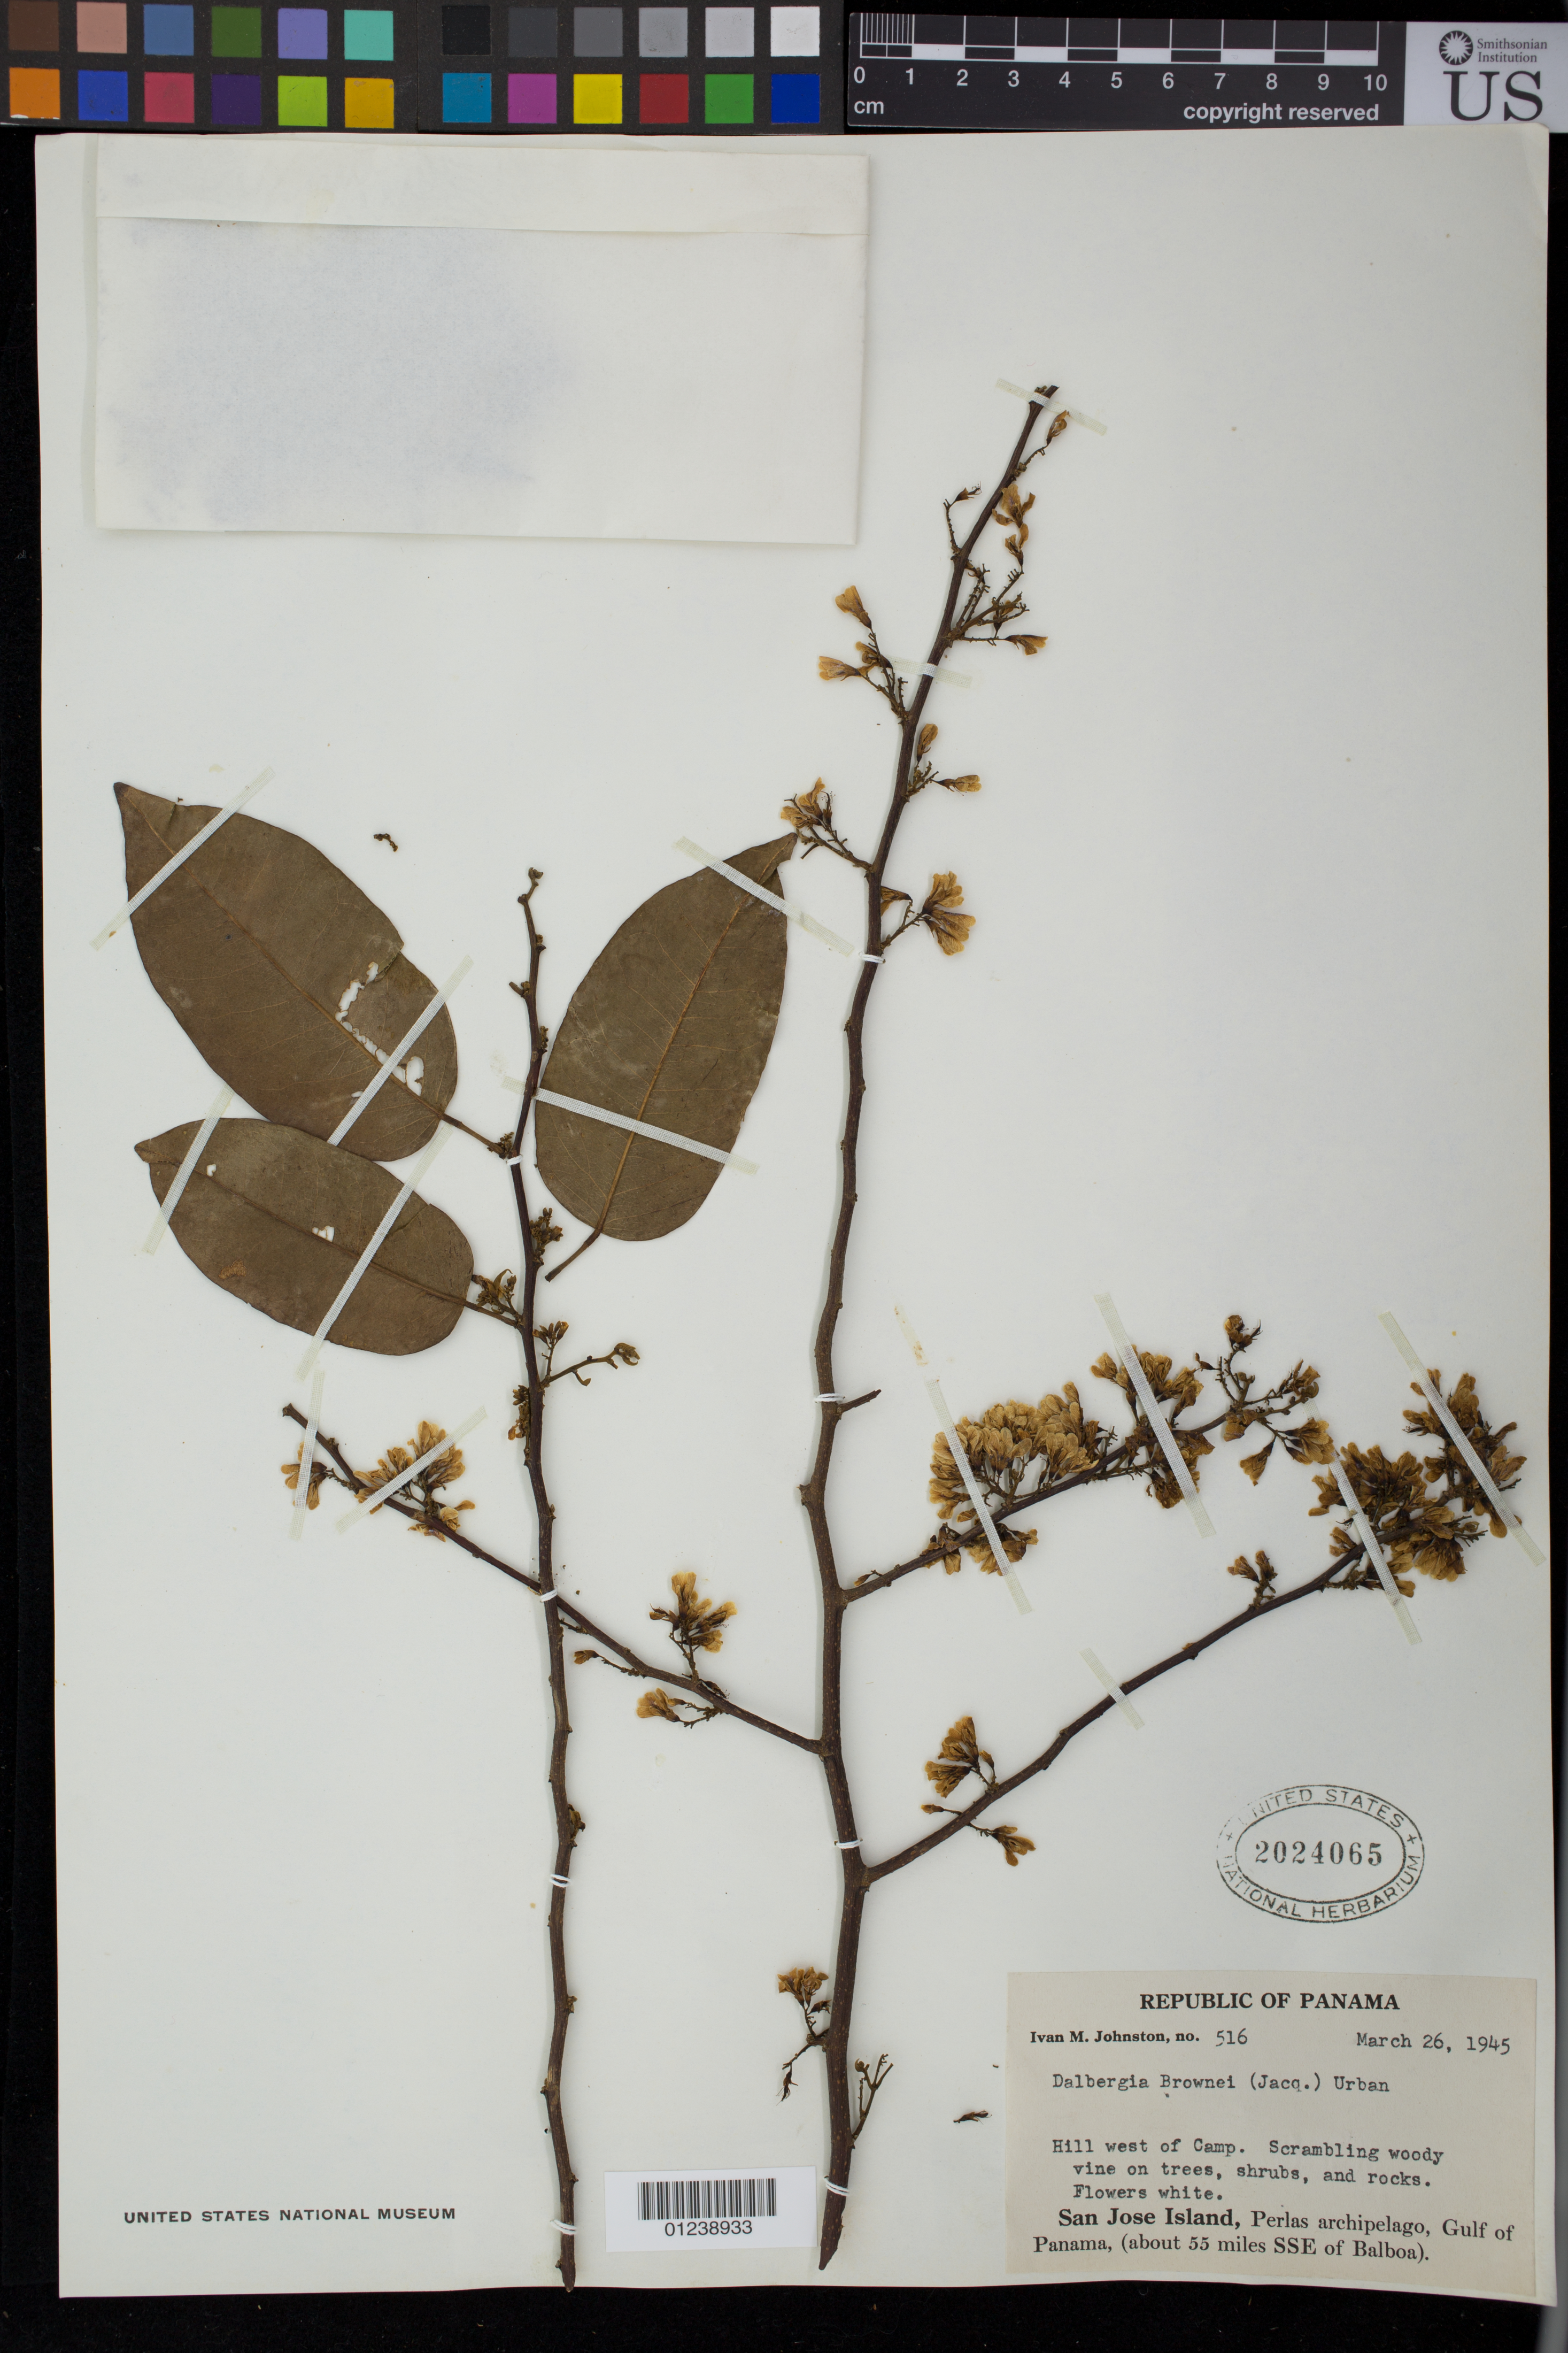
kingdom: Plantae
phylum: Tracheophyta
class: Magnoliopsida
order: Fabales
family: Fabaceae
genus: Dalbergia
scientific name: Dalbergia brownei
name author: (Jacq.) Schinz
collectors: I.M. Johnston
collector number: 516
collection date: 1945-03-26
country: Panama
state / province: Panamá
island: San Jose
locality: Hill west of camp. San Jose Island, Perlas archipelago, Gulf of Panama, (about 55 miles SSE of Balboa.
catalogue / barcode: US 2024065